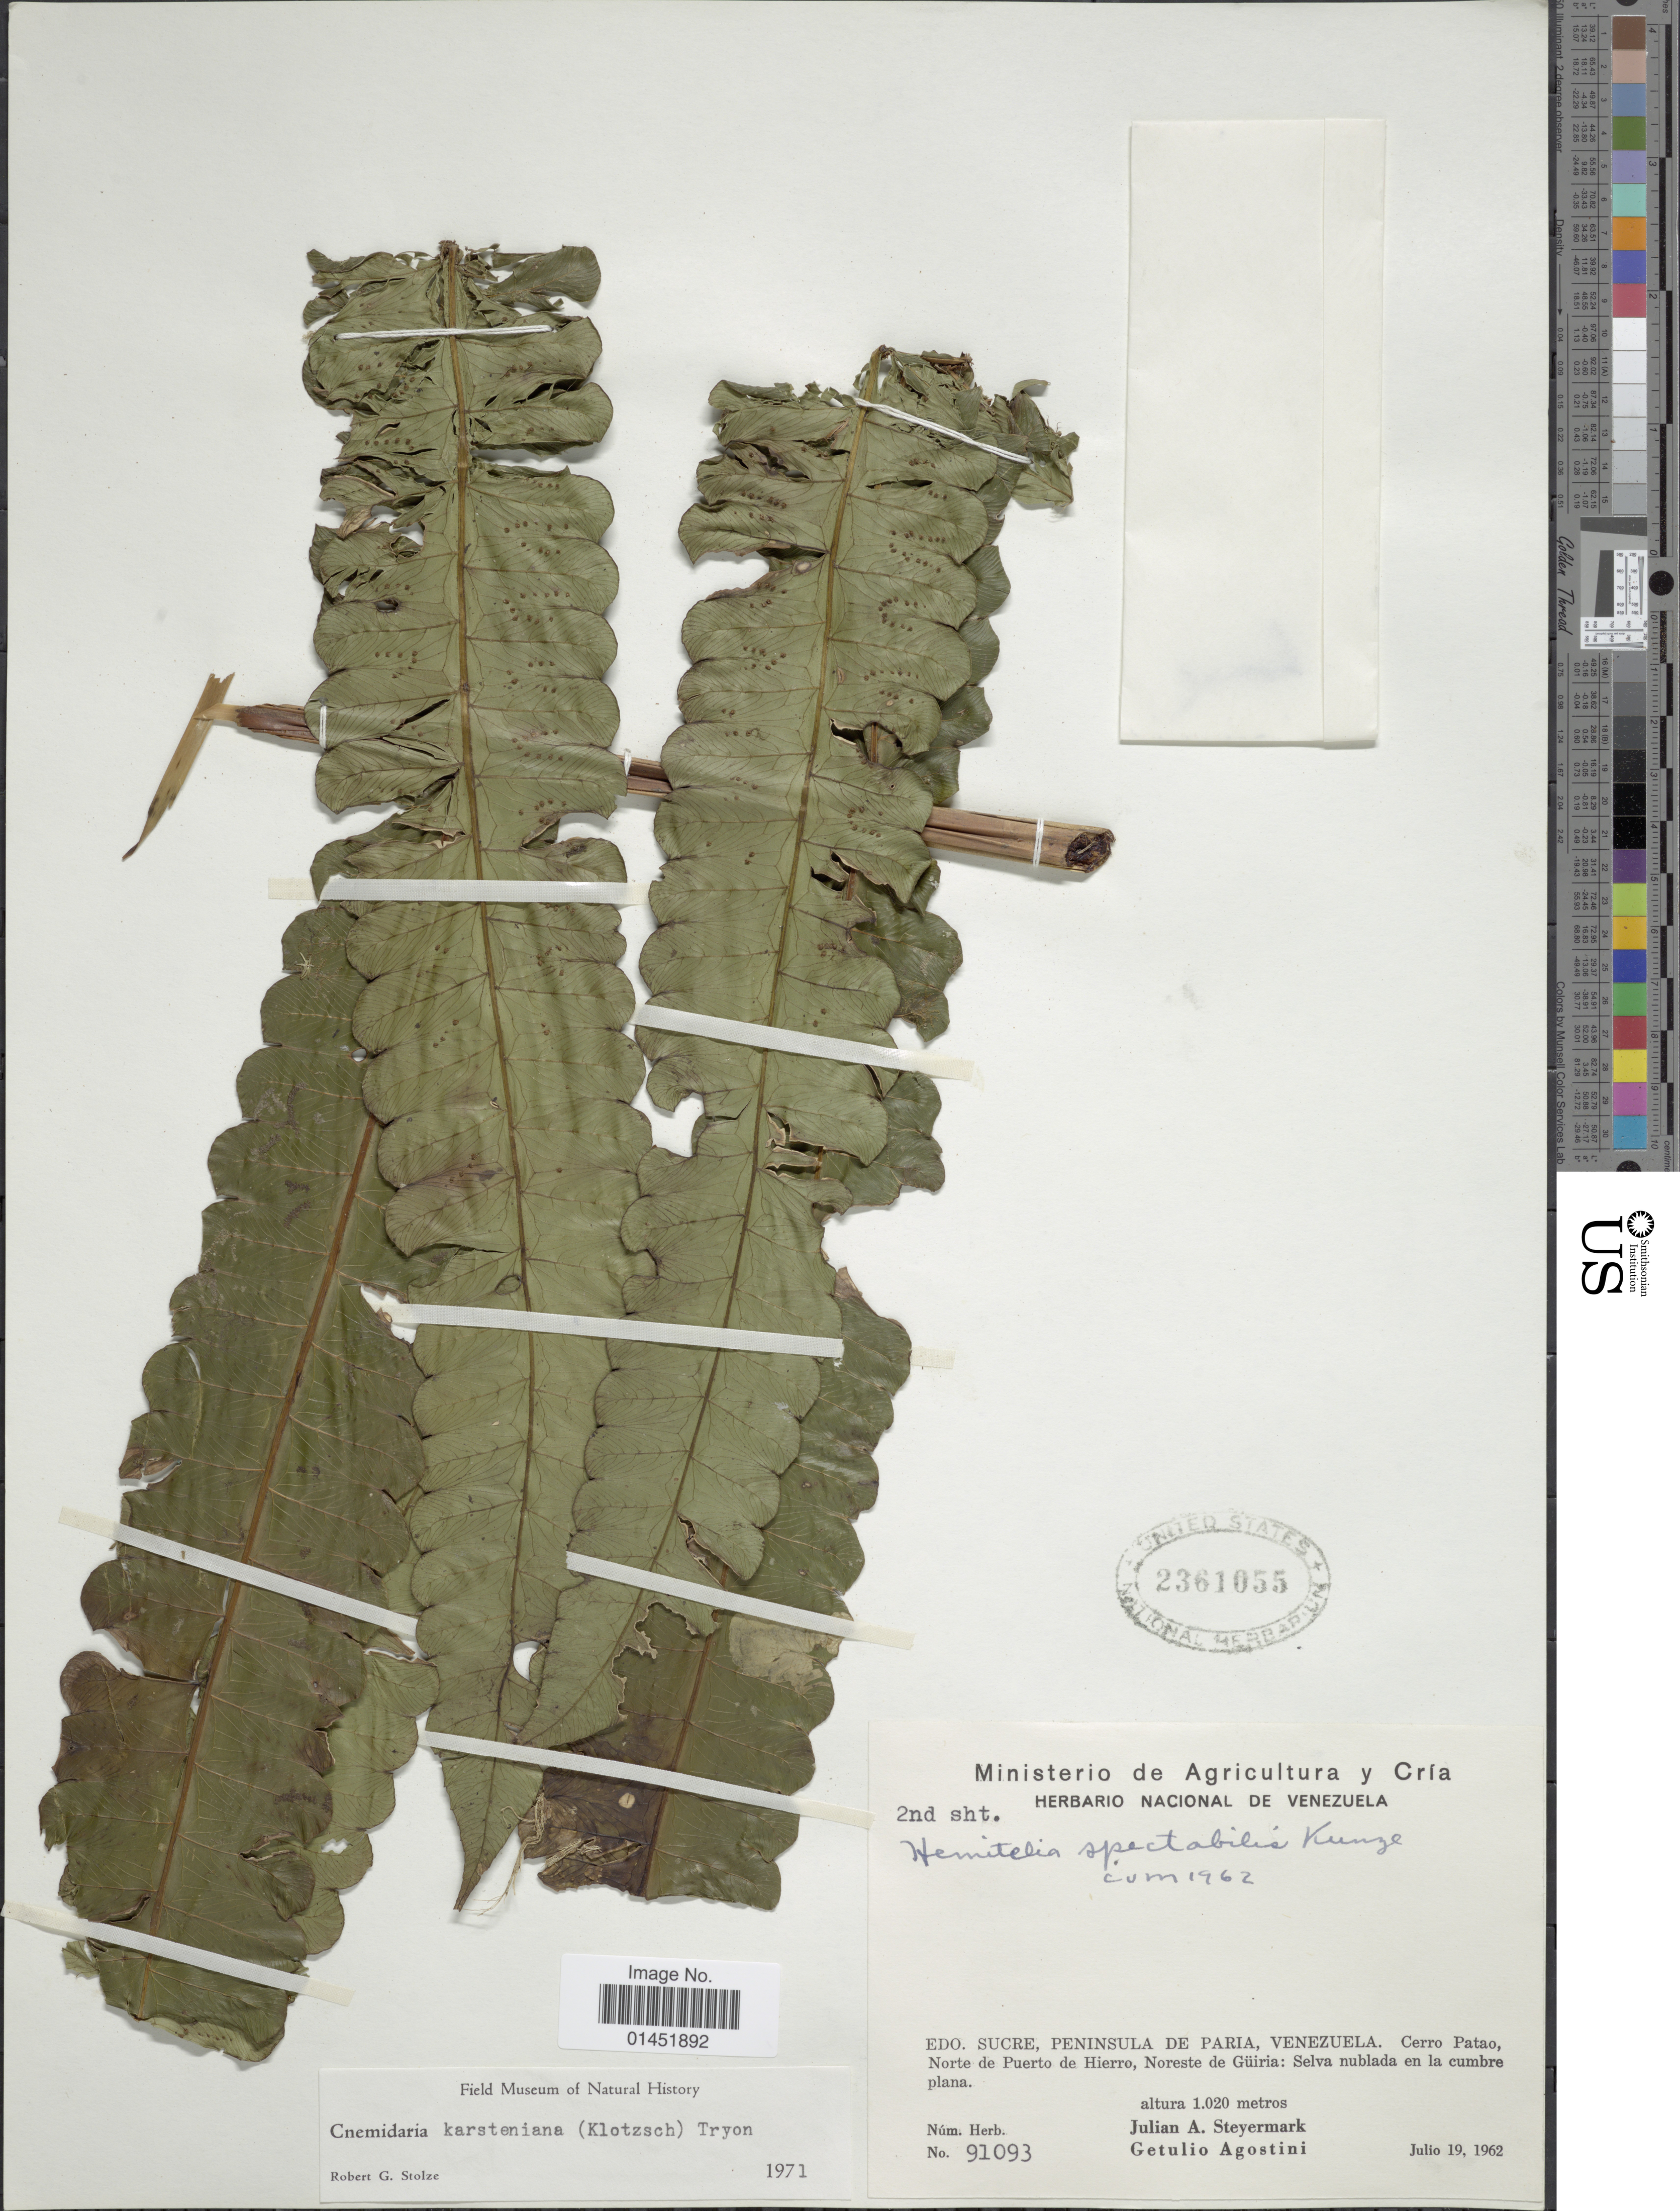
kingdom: Plantae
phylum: Tracheophyta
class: Polypodiopsida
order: Cyatheales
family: Cyatheaceae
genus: Cyathea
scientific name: Cyathea karsteniana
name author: (Klotzsch) Domin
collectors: J. Steyermark & G. Agostini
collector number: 91093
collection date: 1962-07-19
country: Venezuela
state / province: Sucre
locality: Peninsula de Paria, cerro Patao Norte de puerto de Hierro, Noreste de Güiria: Selva nublada en la cumbre plana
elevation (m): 1020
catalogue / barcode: US 2361055